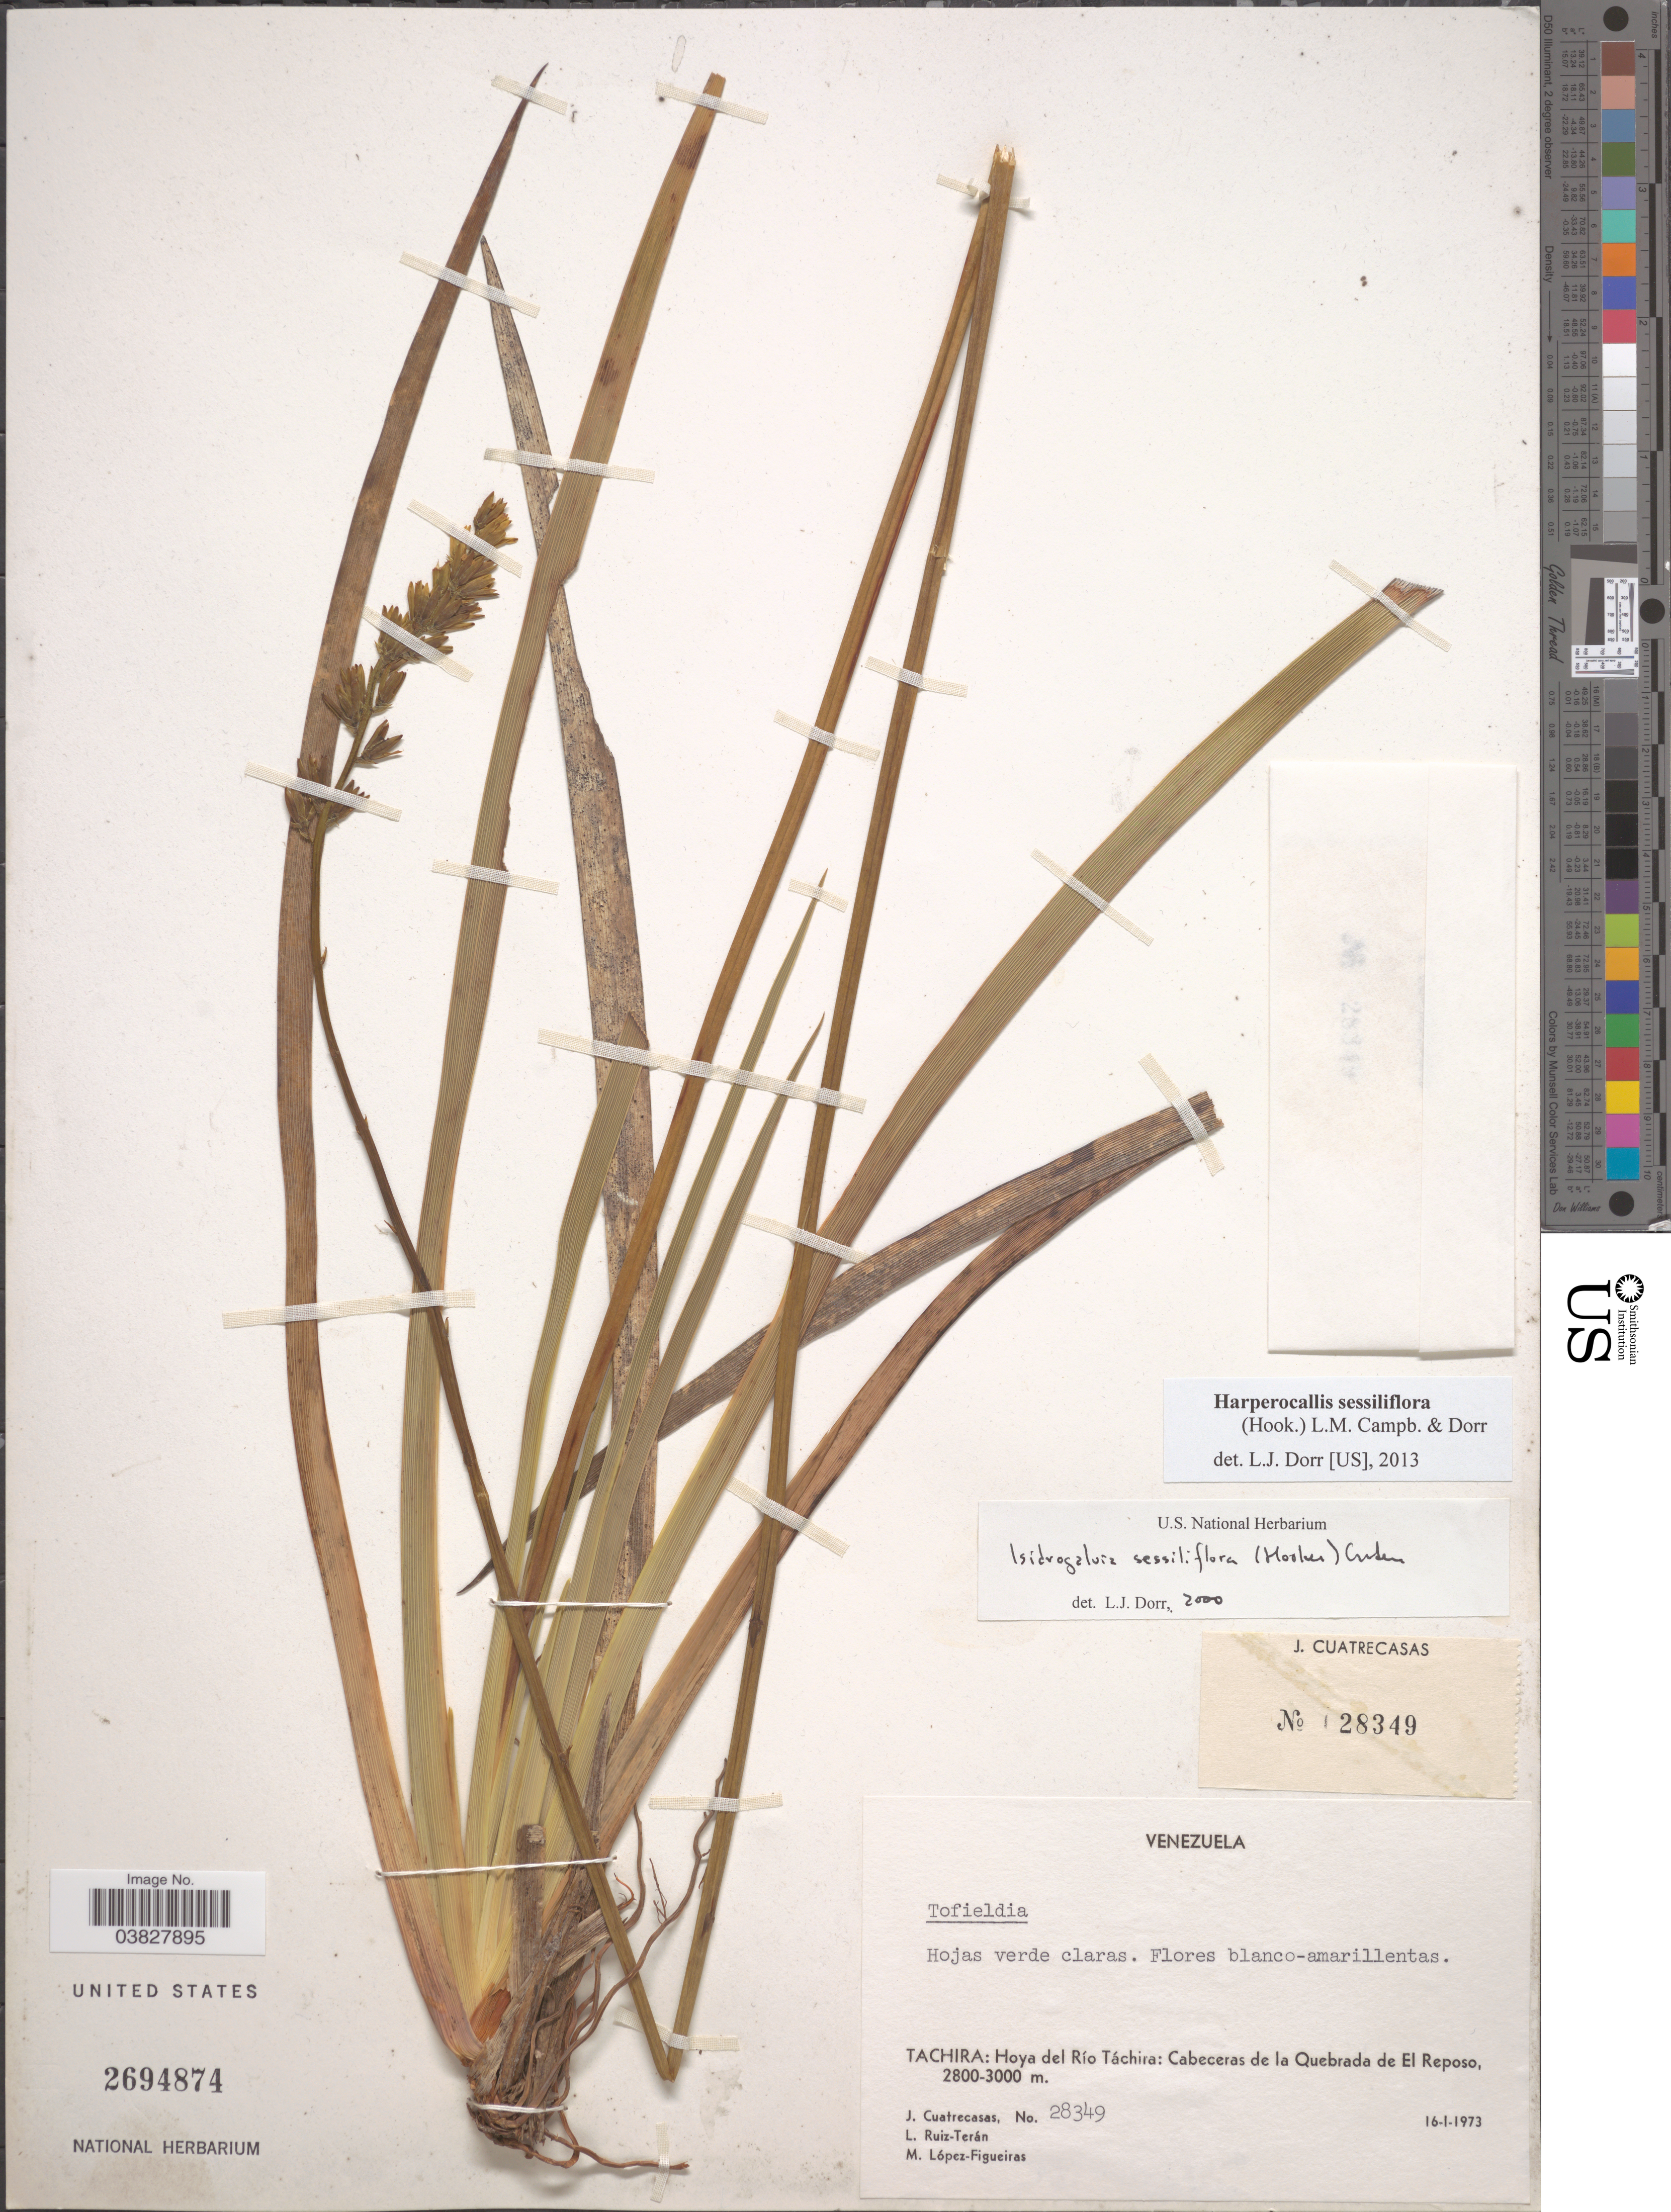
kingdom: Plantae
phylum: Tracheophyta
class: Liliopsida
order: Alismatales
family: Tofieldiaceae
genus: Harperocallis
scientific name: Harperocallis sessiliflora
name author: (Hook.) L.M. Campb. & Dorr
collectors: J. Cuatrecasas, L. E. Ruíz-Terán & M. López Figueiras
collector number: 28349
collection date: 1973-01-16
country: Venezuela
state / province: Tachira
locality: Hoya del Río Táchira: Cabeceras de la Quebrada de El Reposo.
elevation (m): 2800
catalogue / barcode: US 2694874